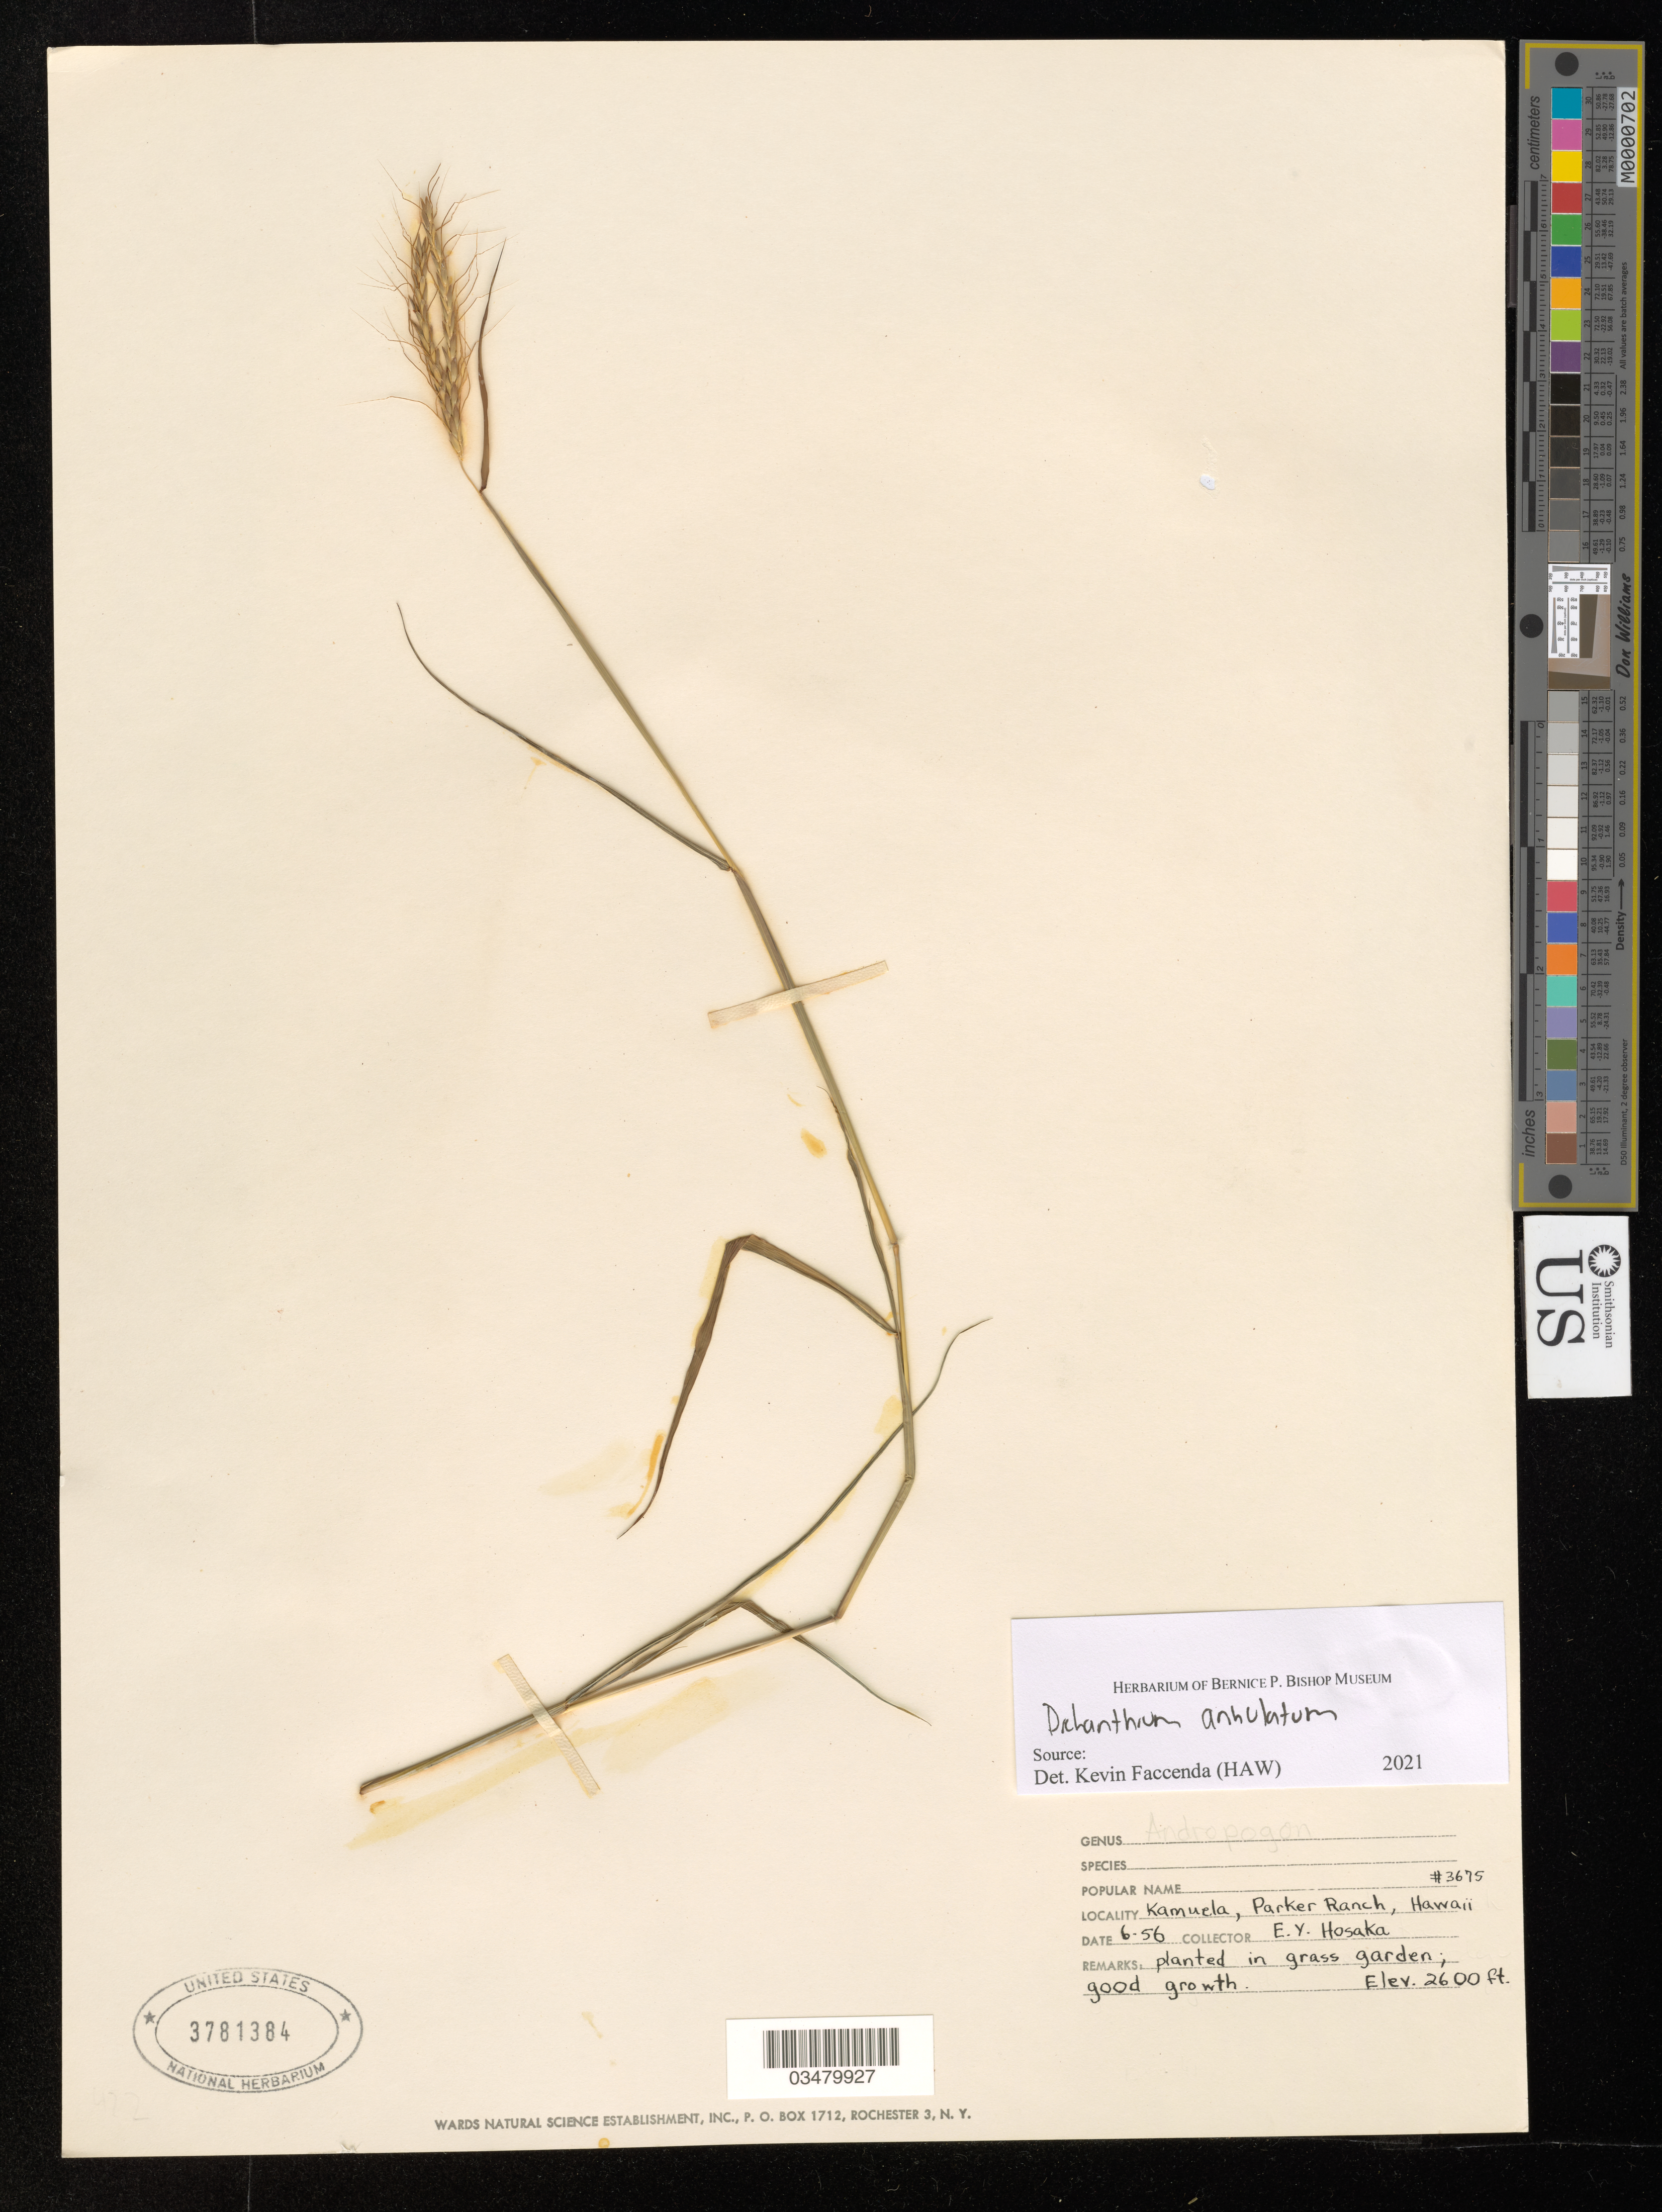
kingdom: Plantae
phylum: Tracheophyta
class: Liliopsida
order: Poales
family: Poaceae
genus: Dichanthium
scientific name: Dichanthium tenue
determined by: Faccenda, K.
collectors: E. Y. Hosaka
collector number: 3675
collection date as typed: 6-56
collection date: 1956-06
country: United States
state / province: Hawaii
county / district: Hawaii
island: Hawaii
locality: Kamuela, Parker Ranch, grass garden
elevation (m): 792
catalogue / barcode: US 3781384